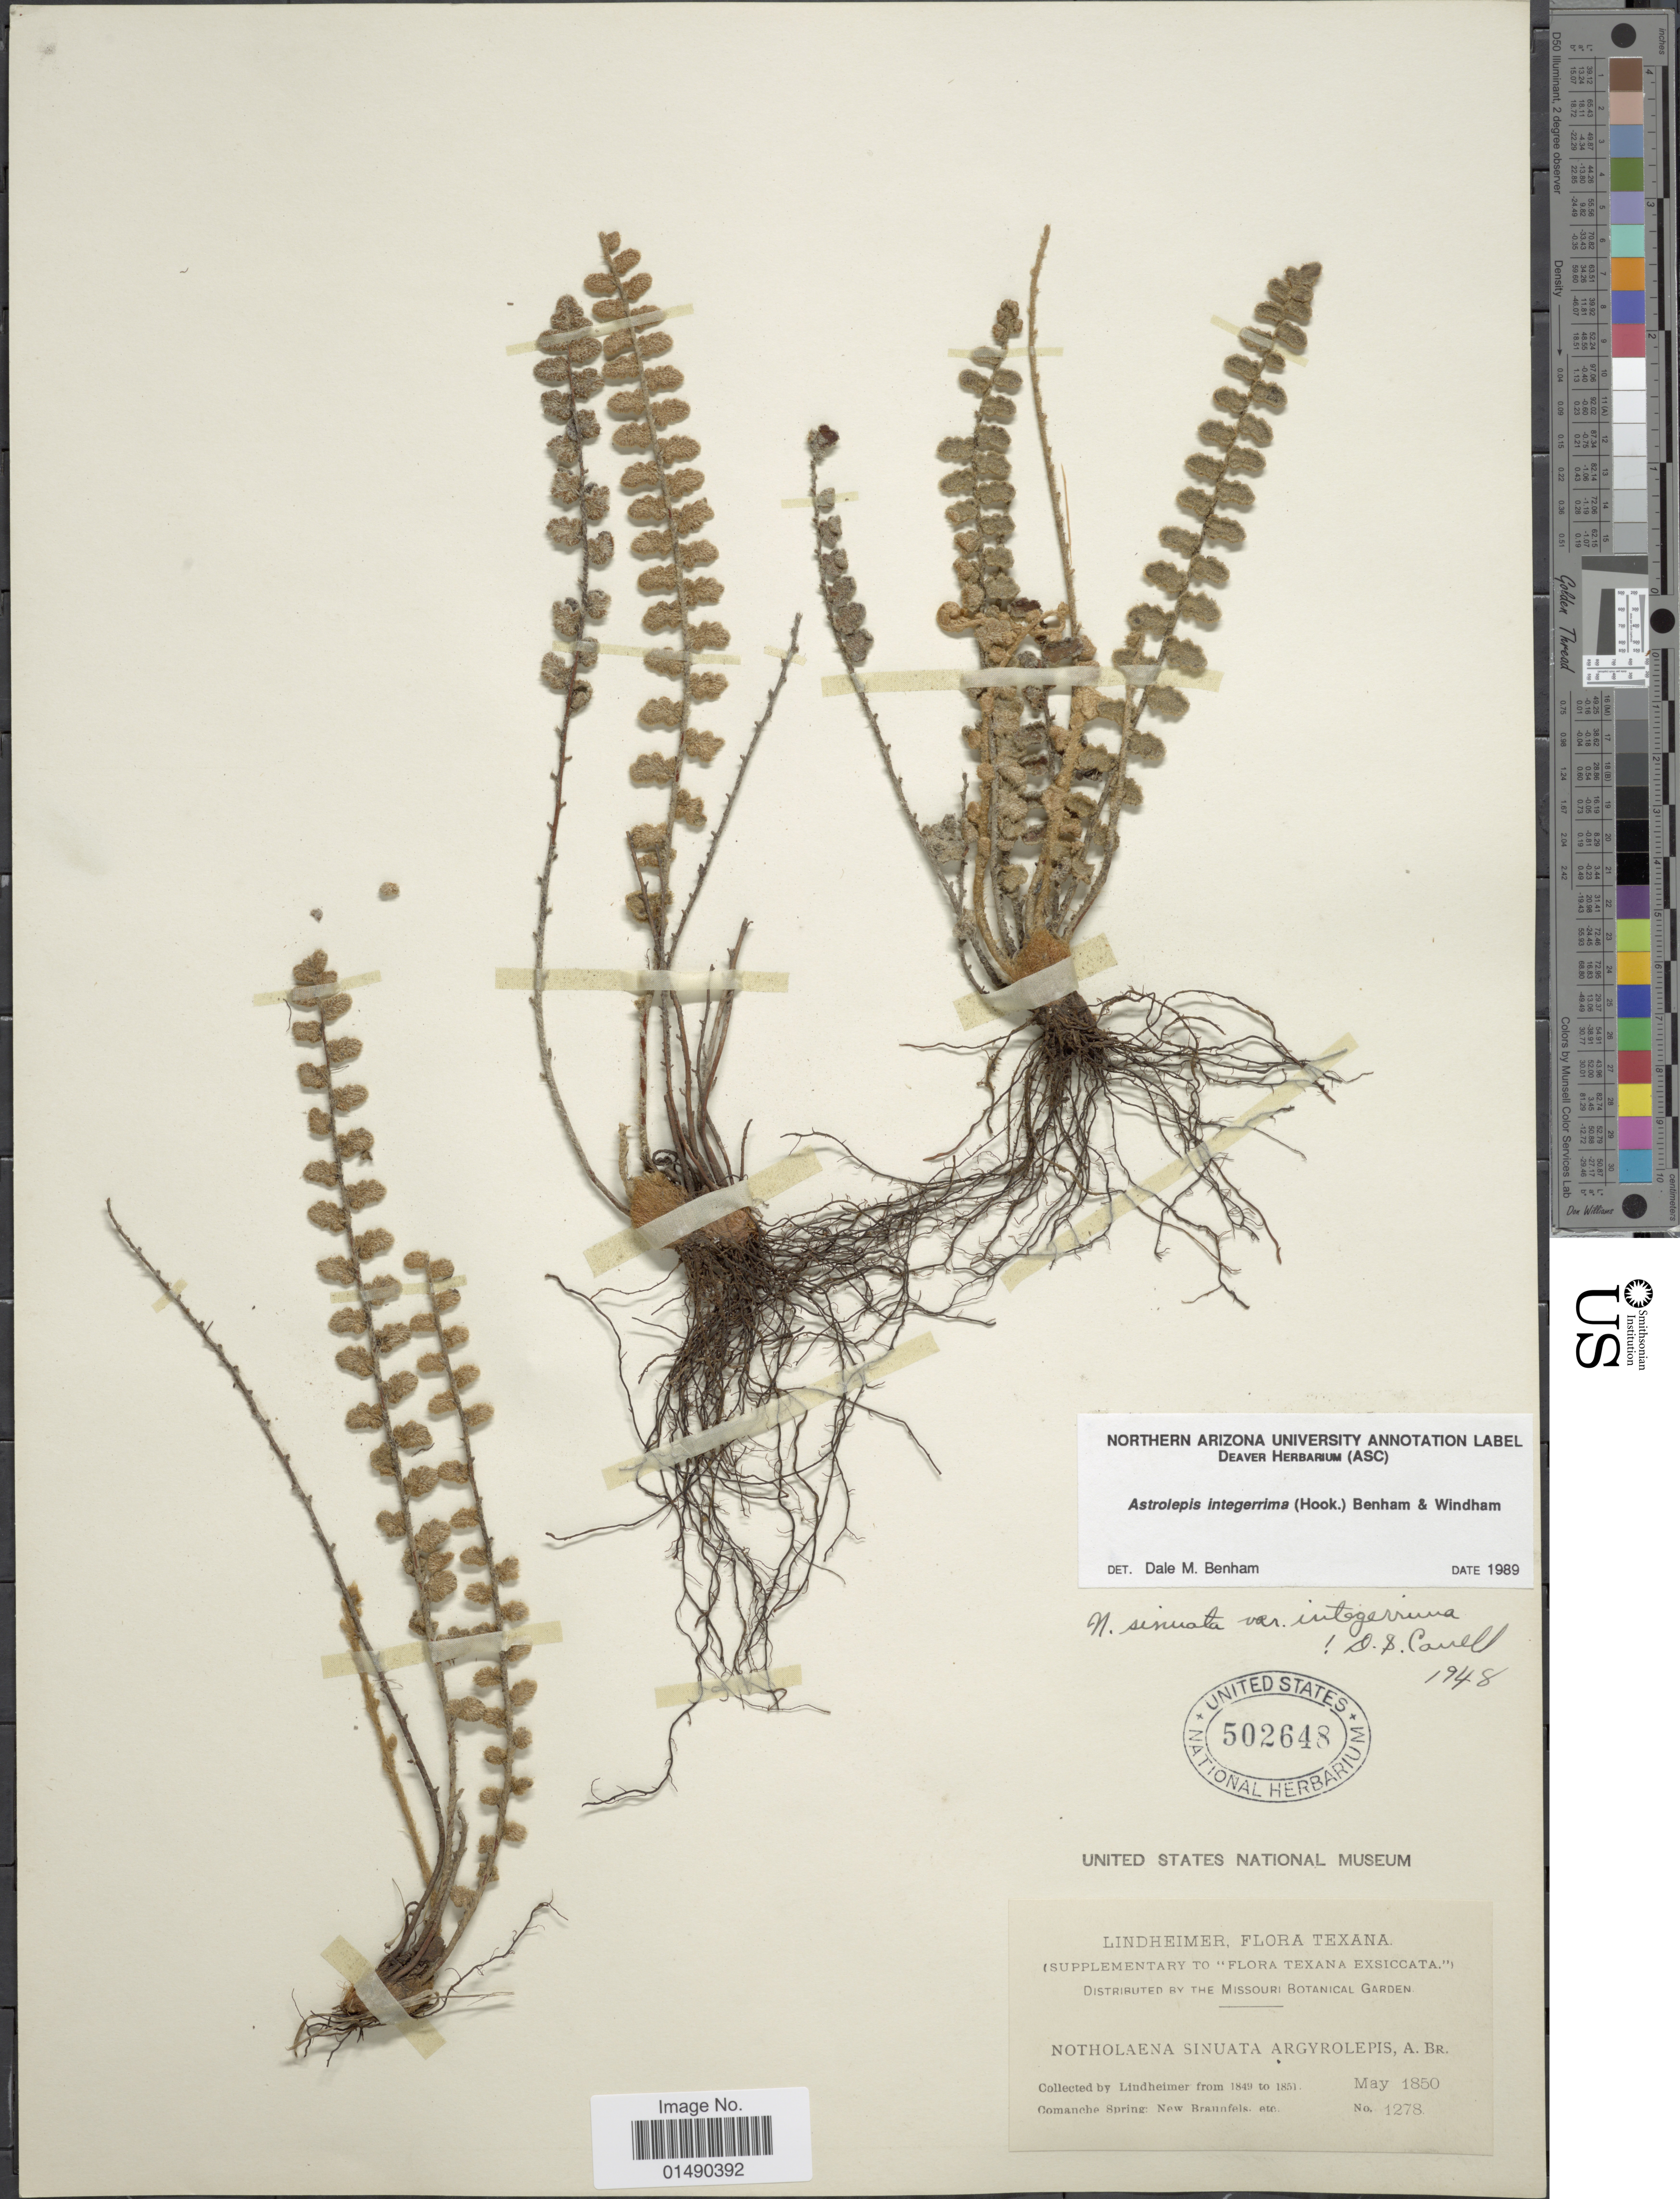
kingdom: Plantae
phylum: Tracheophyta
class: Polypodiopsida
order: Polypodiales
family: Pteridaceae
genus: Astrolepis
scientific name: Astrolepis integerrima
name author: (Hook.) D.M. Benham & Windham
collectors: -. Lindheimer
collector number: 1278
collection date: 1850-05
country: United States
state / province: Texas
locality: Notholaena Sinuata Argyrolepis, A. Br. Comanche Spring: New Braunfels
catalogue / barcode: US 502648